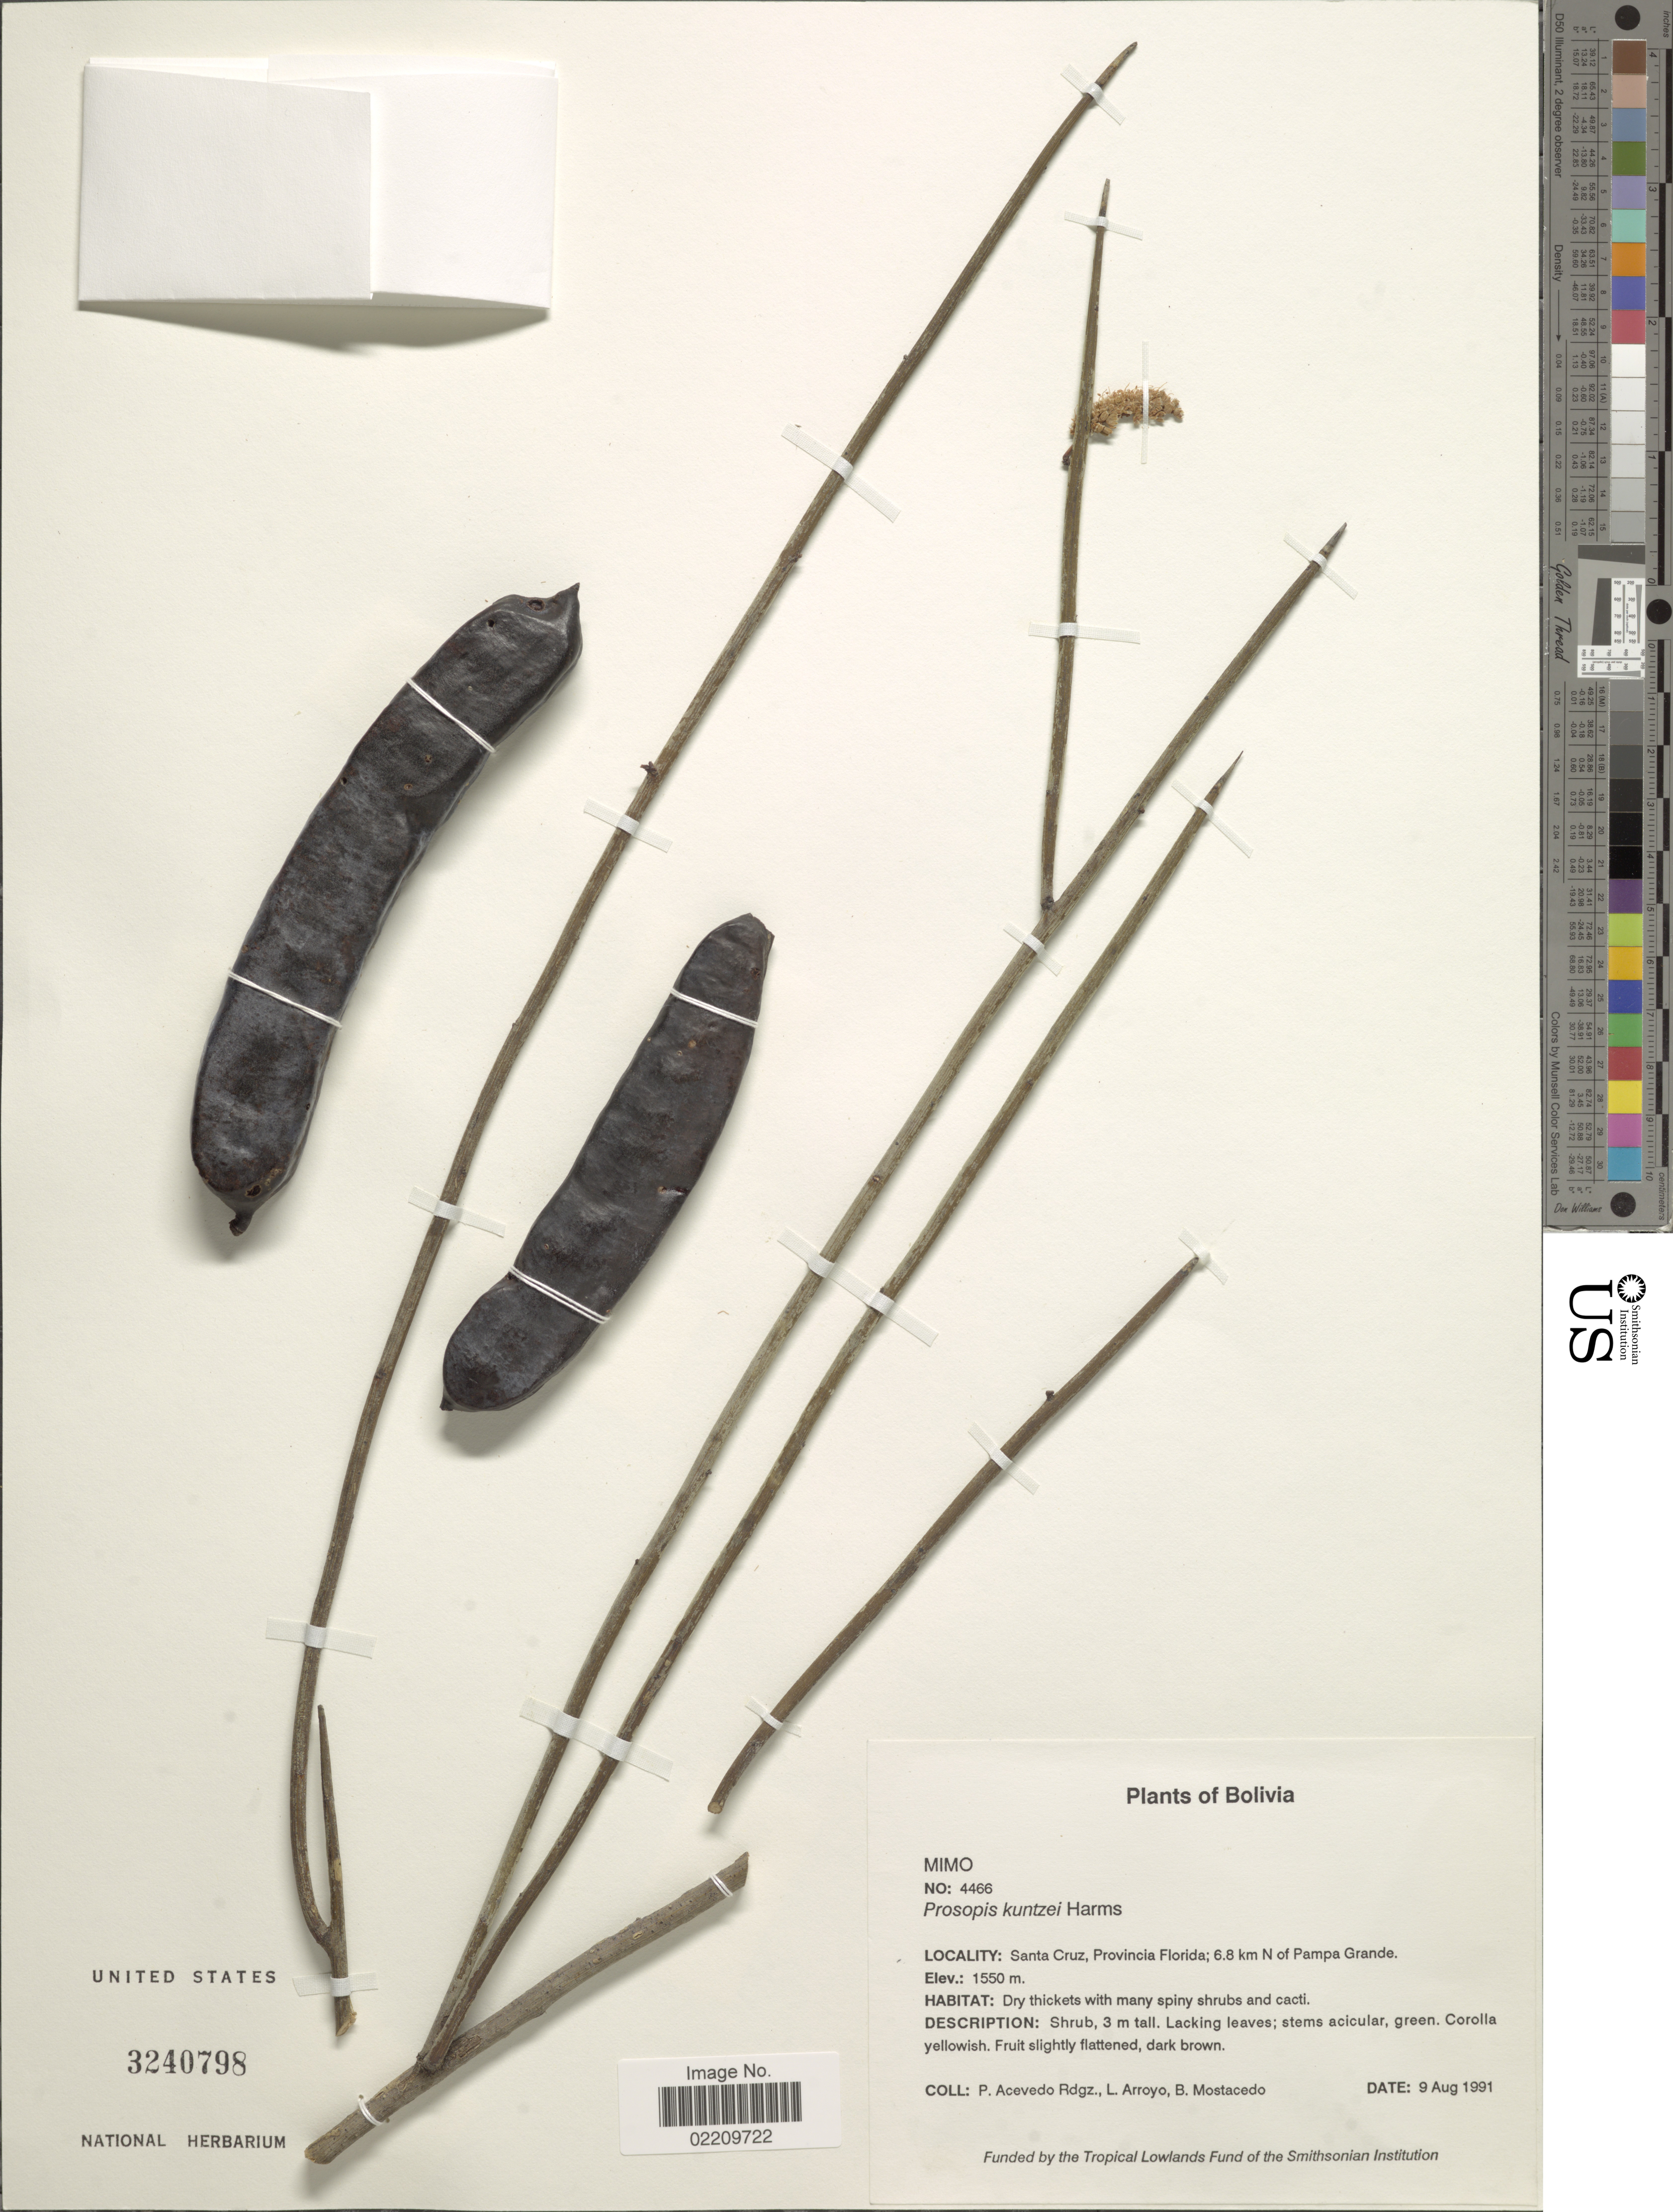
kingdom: Plantae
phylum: Tracheophyta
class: Magnoliopsida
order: Fabales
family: Fabaceae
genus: Neltuma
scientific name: Neltuma kuntzei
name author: (Harms ex Kuntze) C. E. Hughes & G.P. Lewis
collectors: P. Acevedo-Rodr., L. Arroyo & B. Mostacedo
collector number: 4466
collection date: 1991-08-09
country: Bolivia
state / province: Santa Cruz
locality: Santa Cruz, Provincia Florida; 6.8 km N of Pampa Grande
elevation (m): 1550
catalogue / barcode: US 3240798